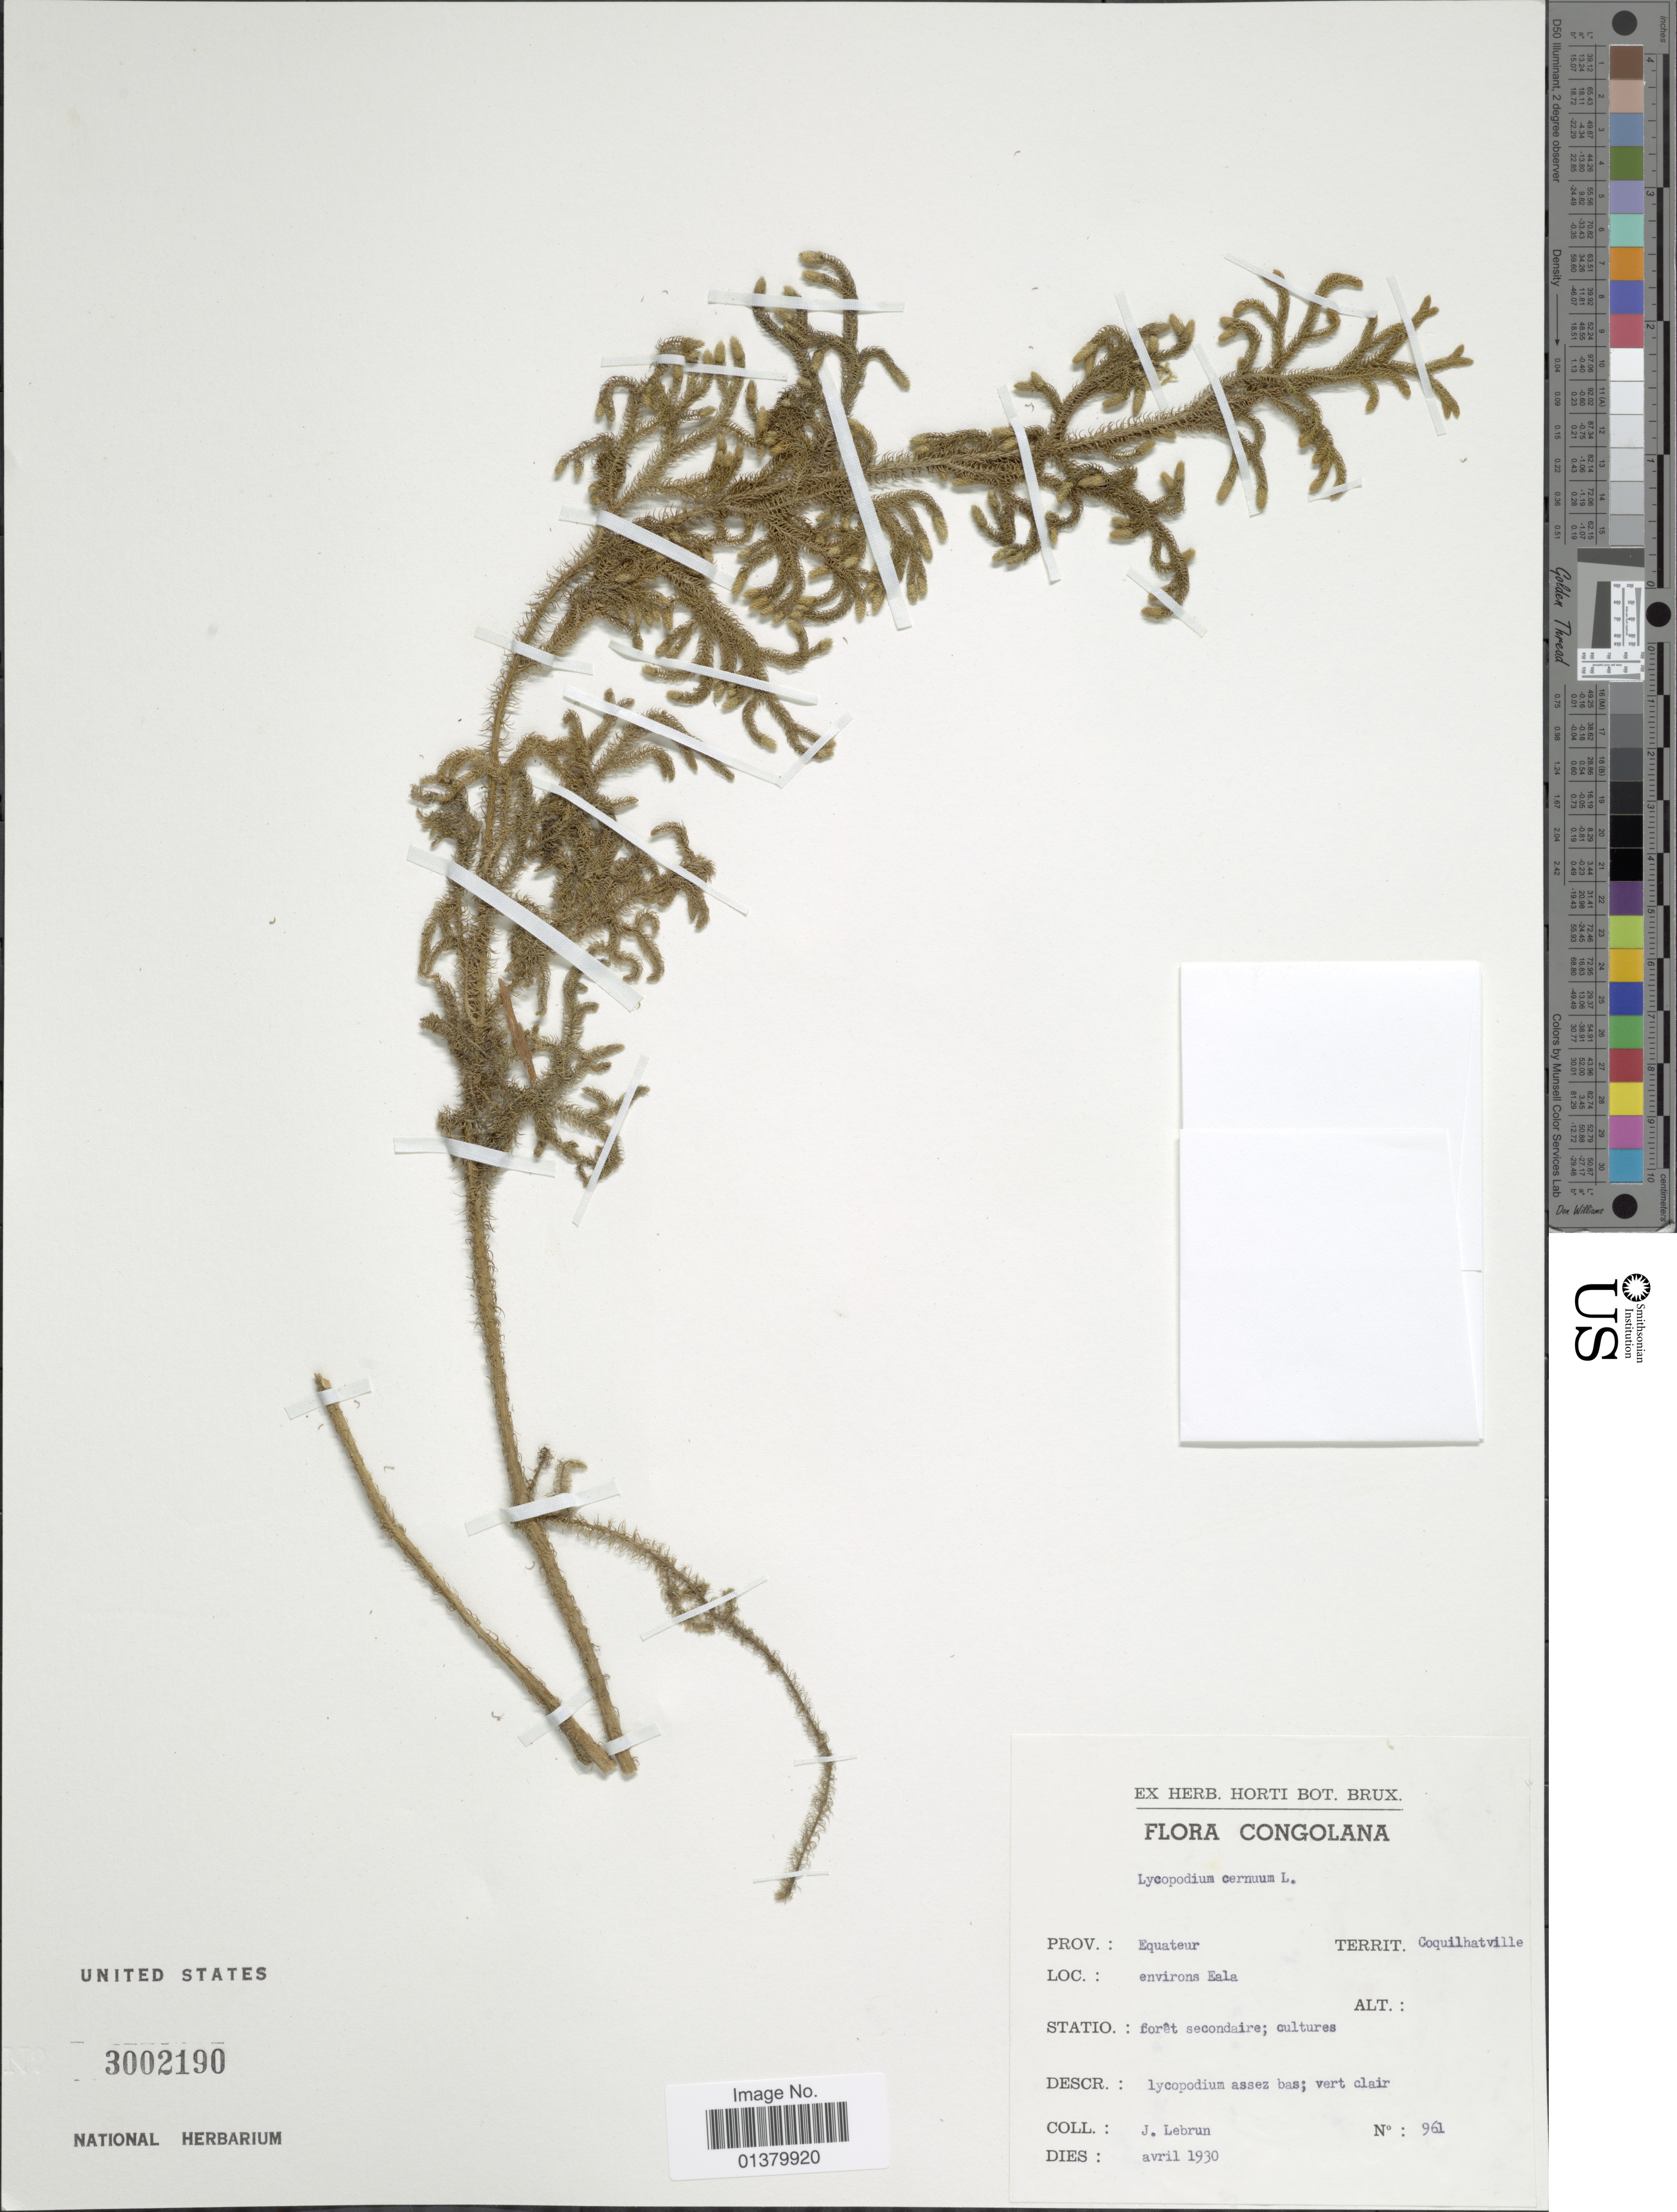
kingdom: Plantae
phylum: Tracheophyta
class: Lycopodiopsida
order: Lycopodiales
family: Lycopodiaceae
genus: Palhinhaea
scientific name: Palhinhaea cernua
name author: (L.) Vasc. & Franco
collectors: J. A. Lebrun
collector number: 961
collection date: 1930-04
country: Congo, Democratic Republic of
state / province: Equateur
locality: Territ. Coquilhatville, environs Eala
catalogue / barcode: US 3002190